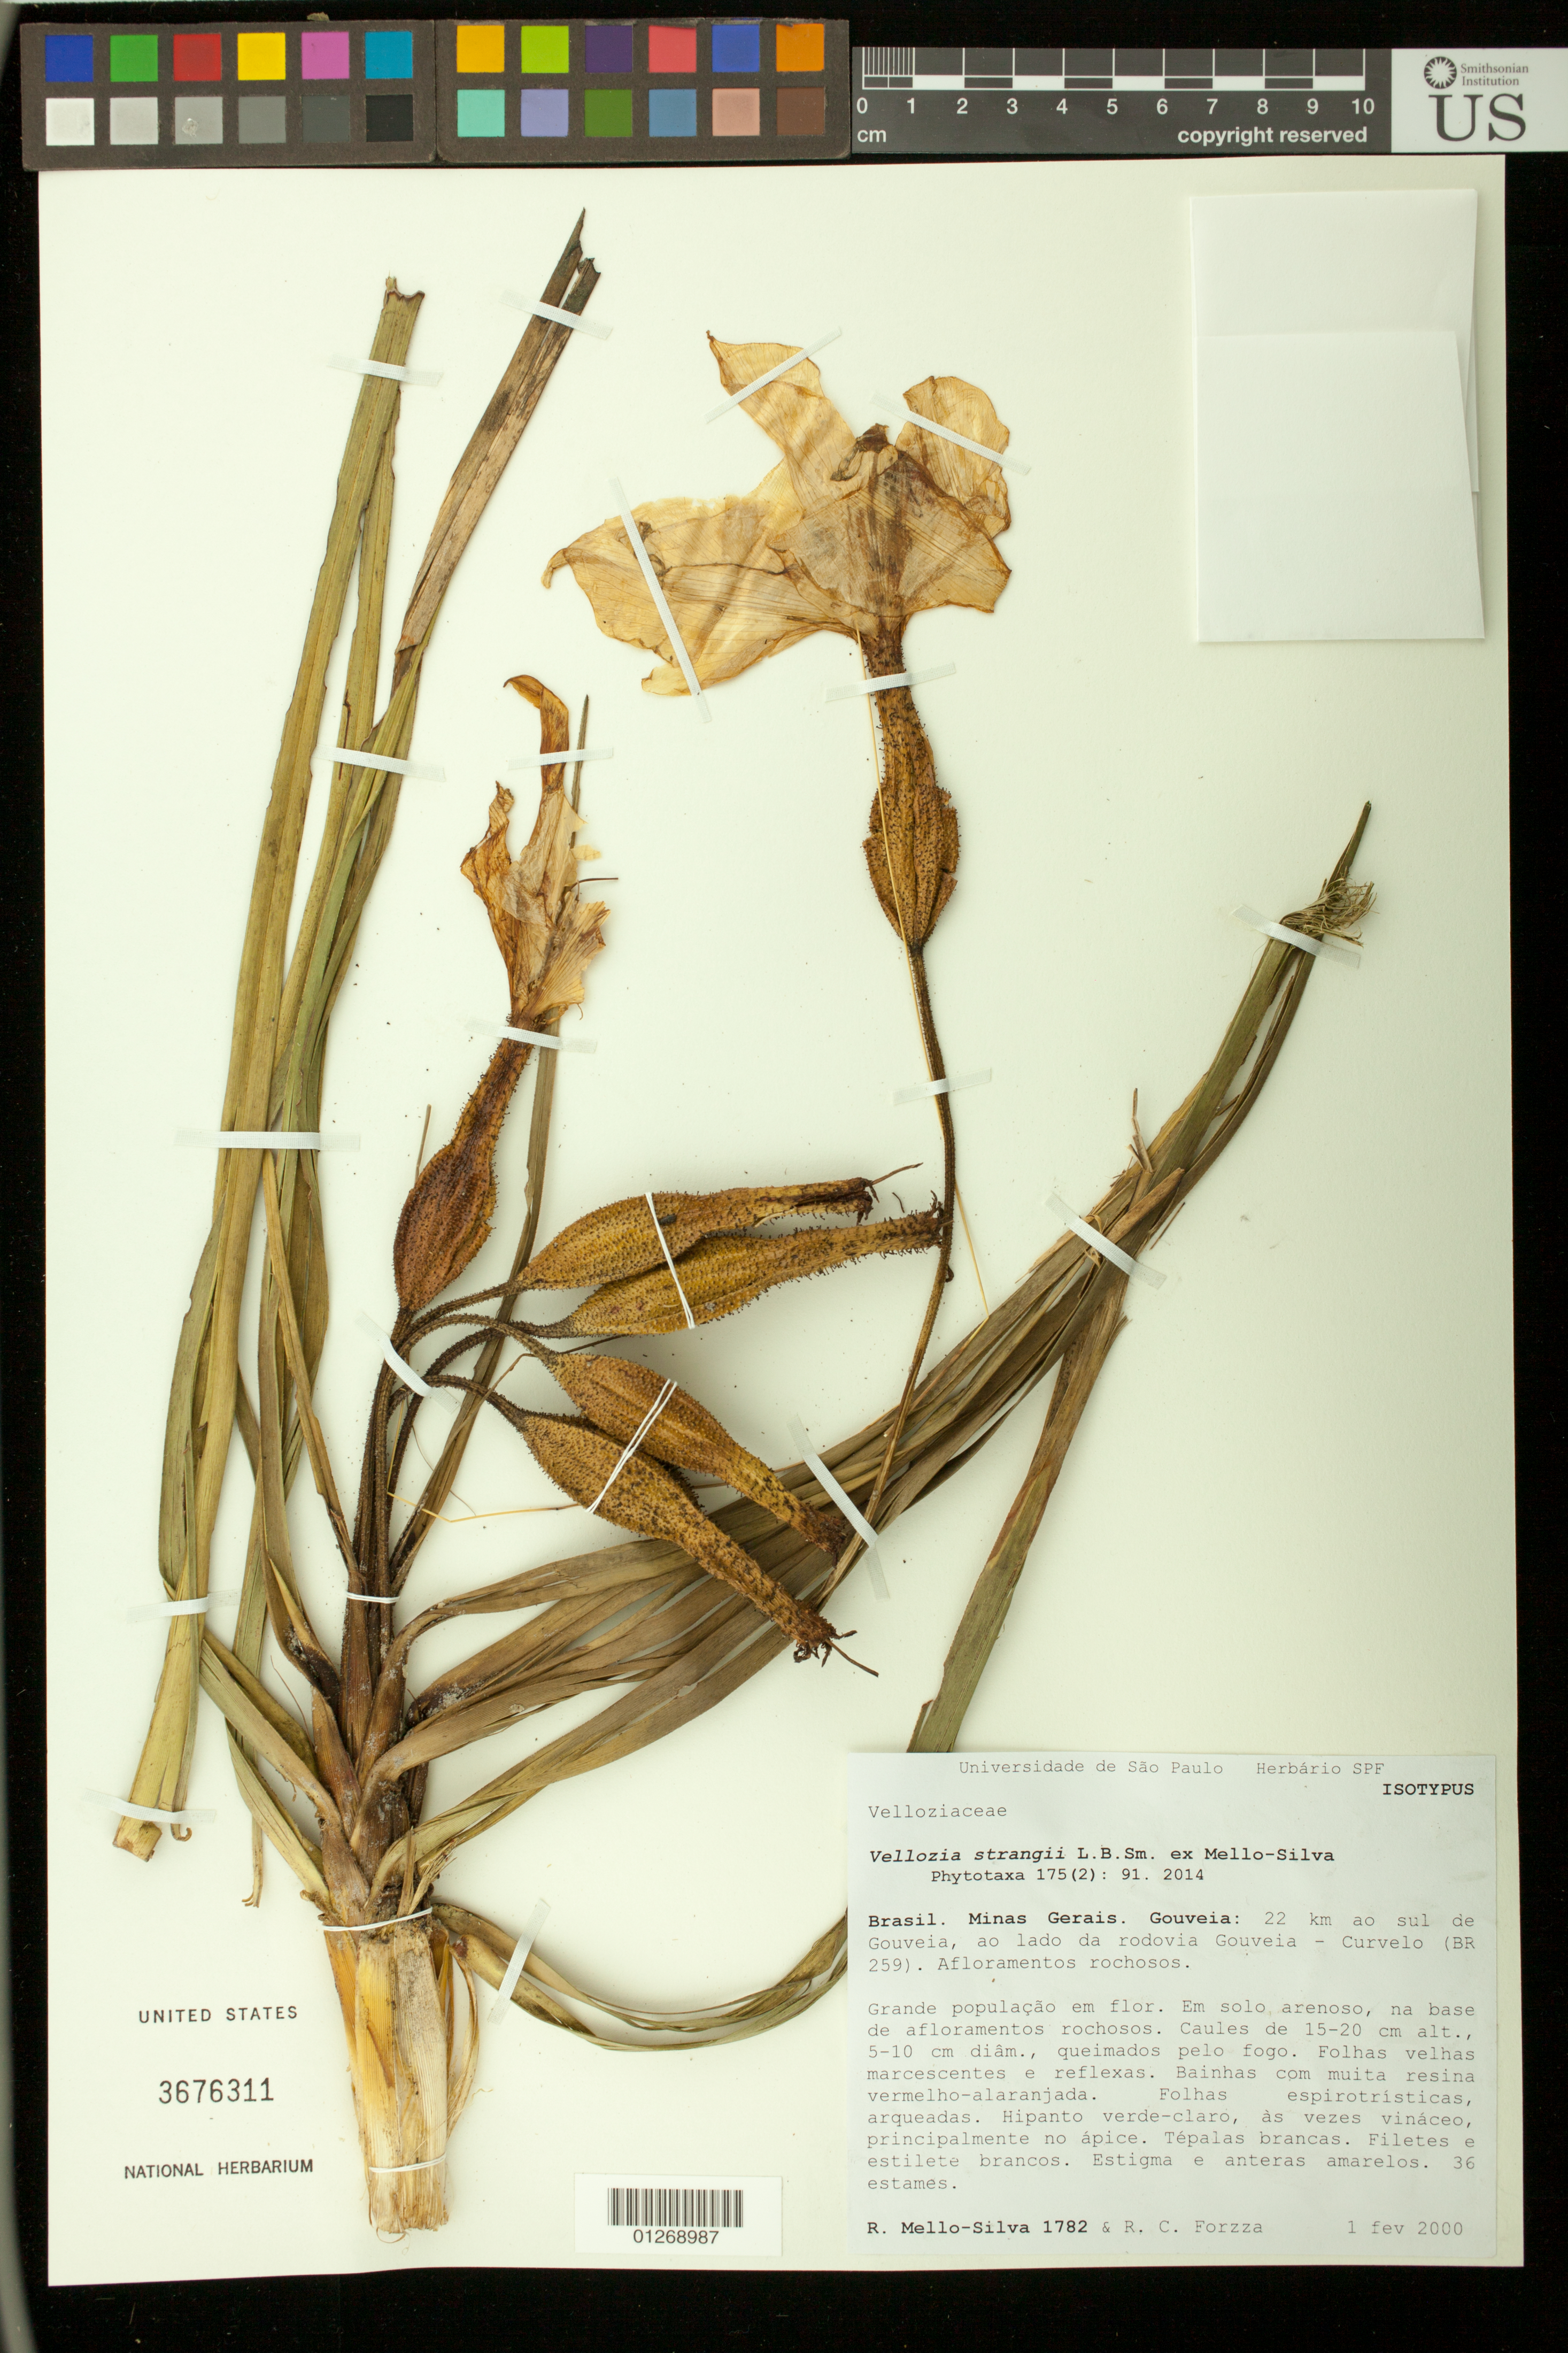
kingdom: Plantae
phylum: Tracheophyta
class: Liliopsida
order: Pandanales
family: Velloziaceae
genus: Vellozia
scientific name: Vellozia strangii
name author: L.B. Sm. ex Mello-Silva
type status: Isotype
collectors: R. Mello-Silva & R. C. Forzza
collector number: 1782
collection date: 2000-02-01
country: Brazil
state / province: Minas Gerais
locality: Minas Gerais. Gouveia: 22 km ao sul de Gouveia, ao lado da rodovia Gouveia - Curvelo (BR 259)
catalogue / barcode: US 3676311